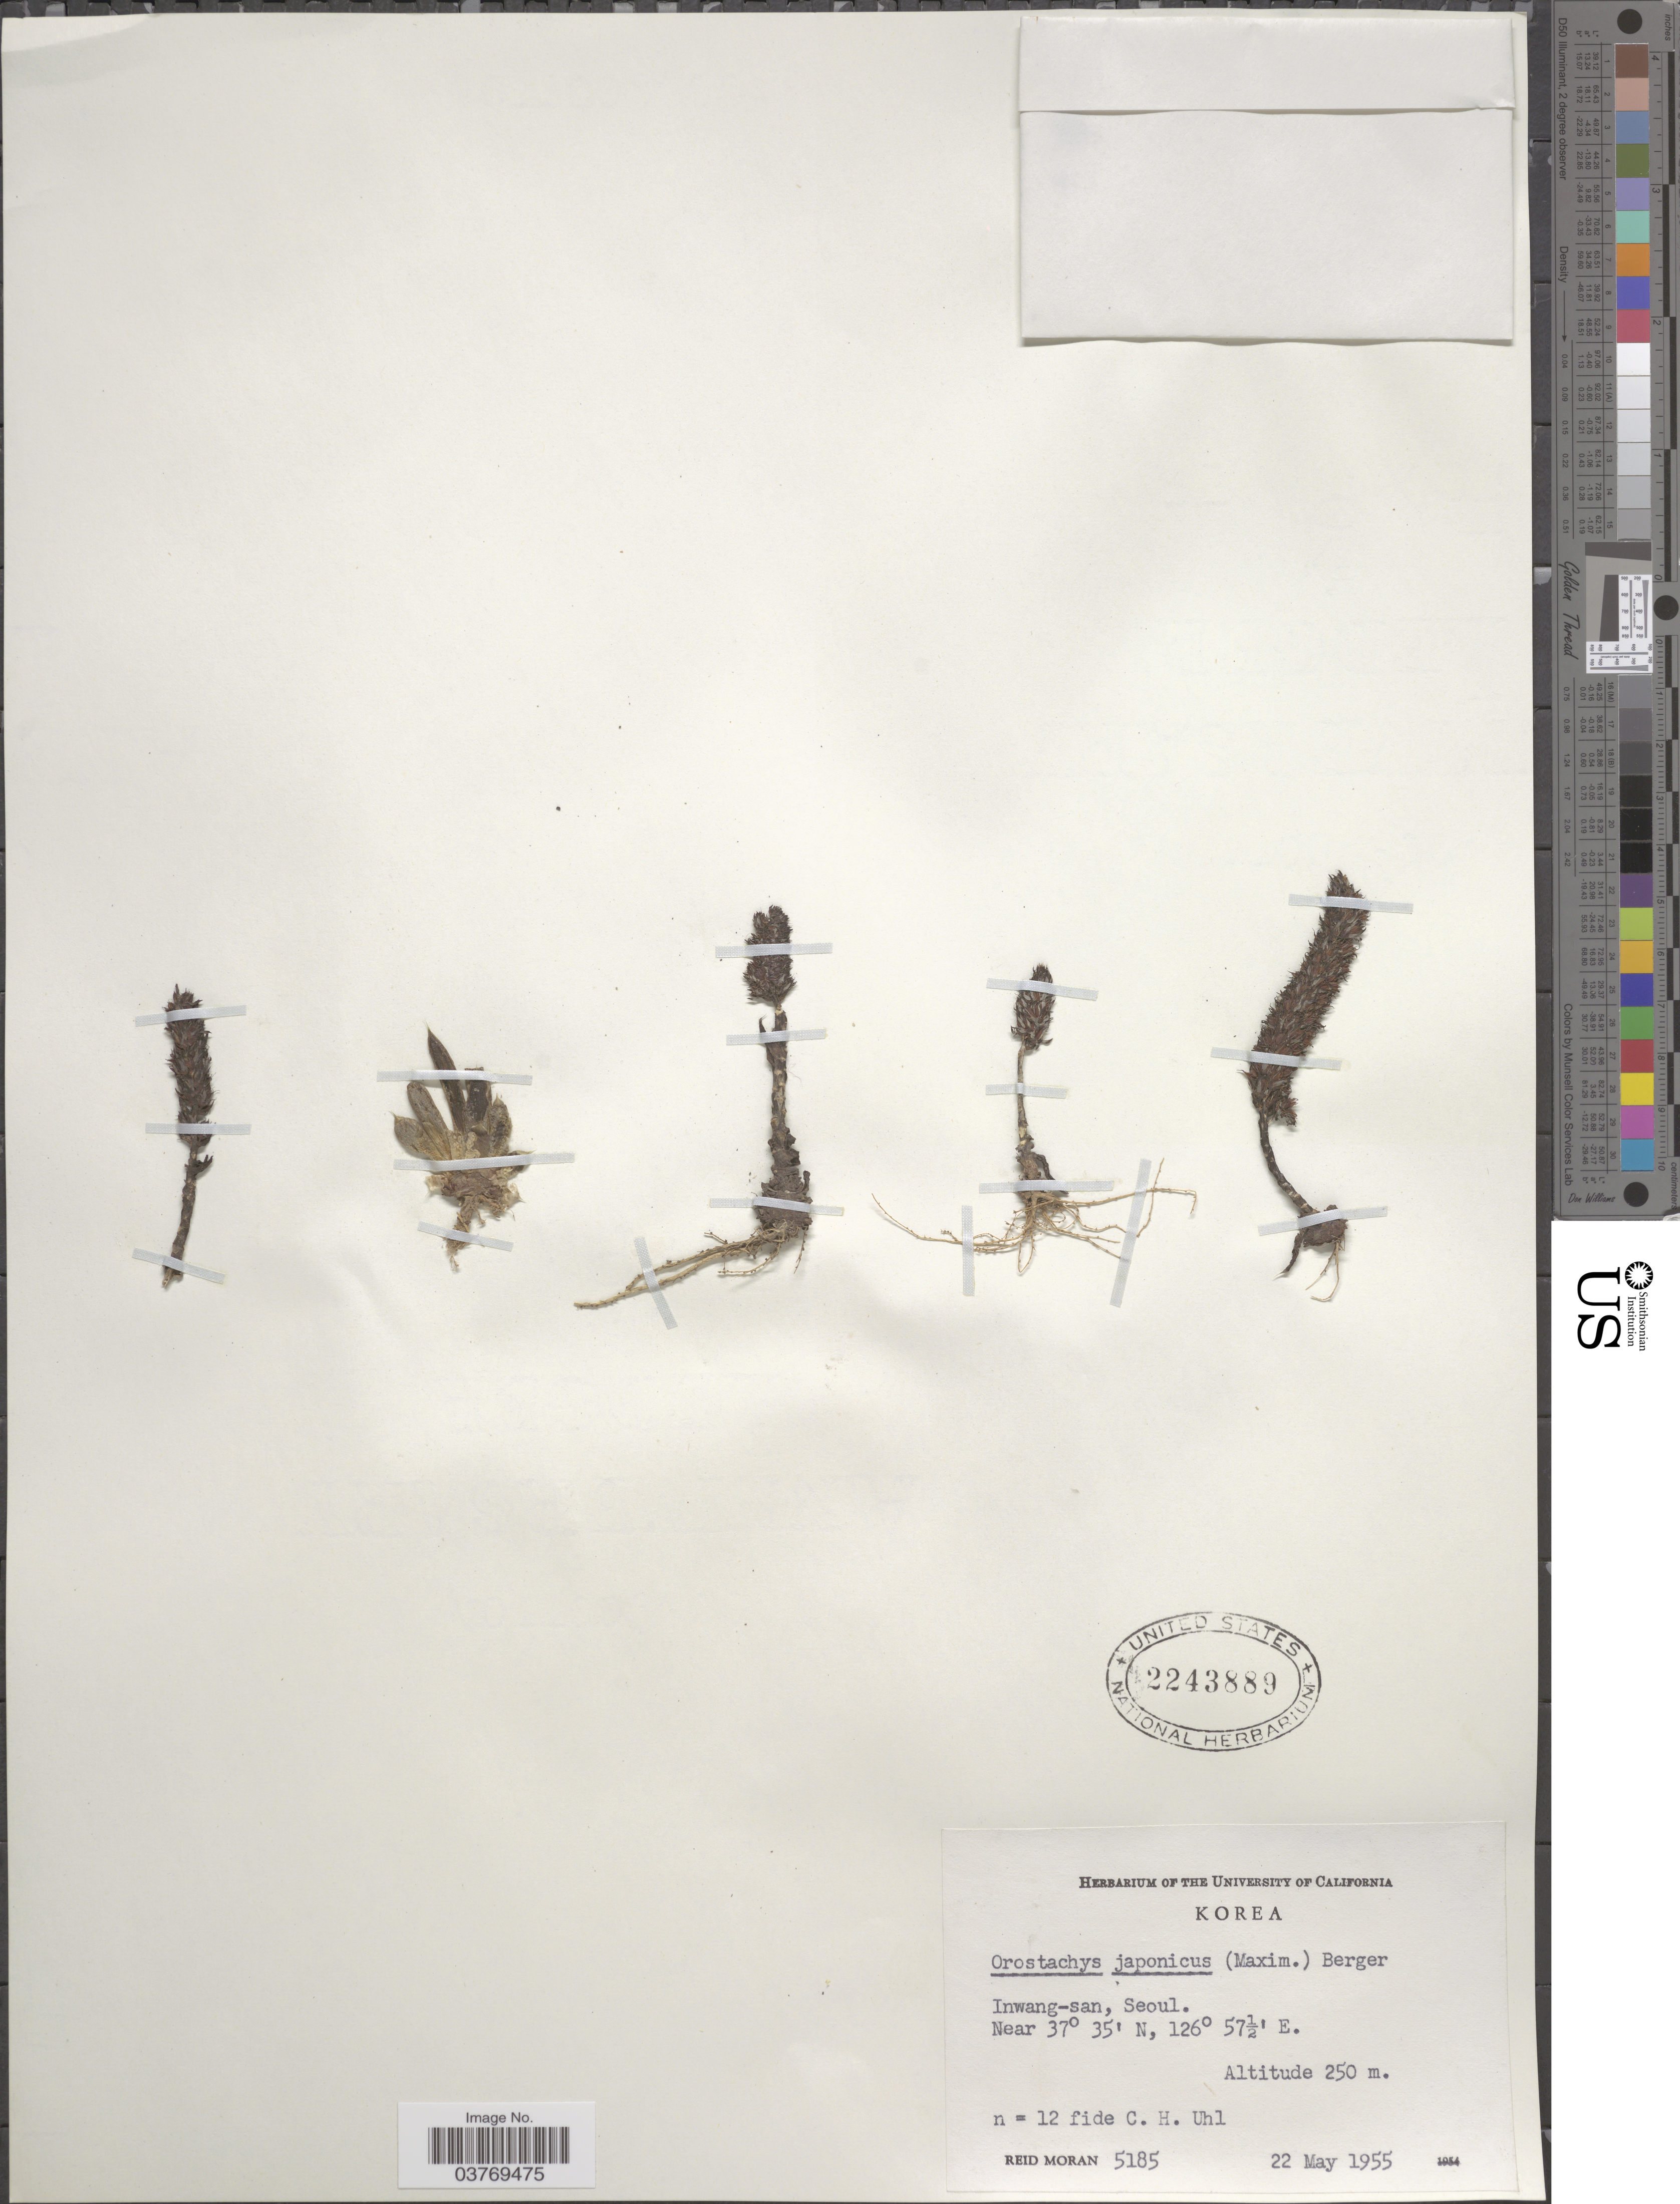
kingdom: Plantae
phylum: Tracheophyta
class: Magnoliopsida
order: Saxifragales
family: Crassulaceae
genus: Orostachys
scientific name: Orostachys japonica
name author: (Maxim.) A. Berger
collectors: R. V. Moran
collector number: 5185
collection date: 1955-05-22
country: South Korea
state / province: Seoul Special City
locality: Inwang-san, Seoul.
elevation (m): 250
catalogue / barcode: US 2243889